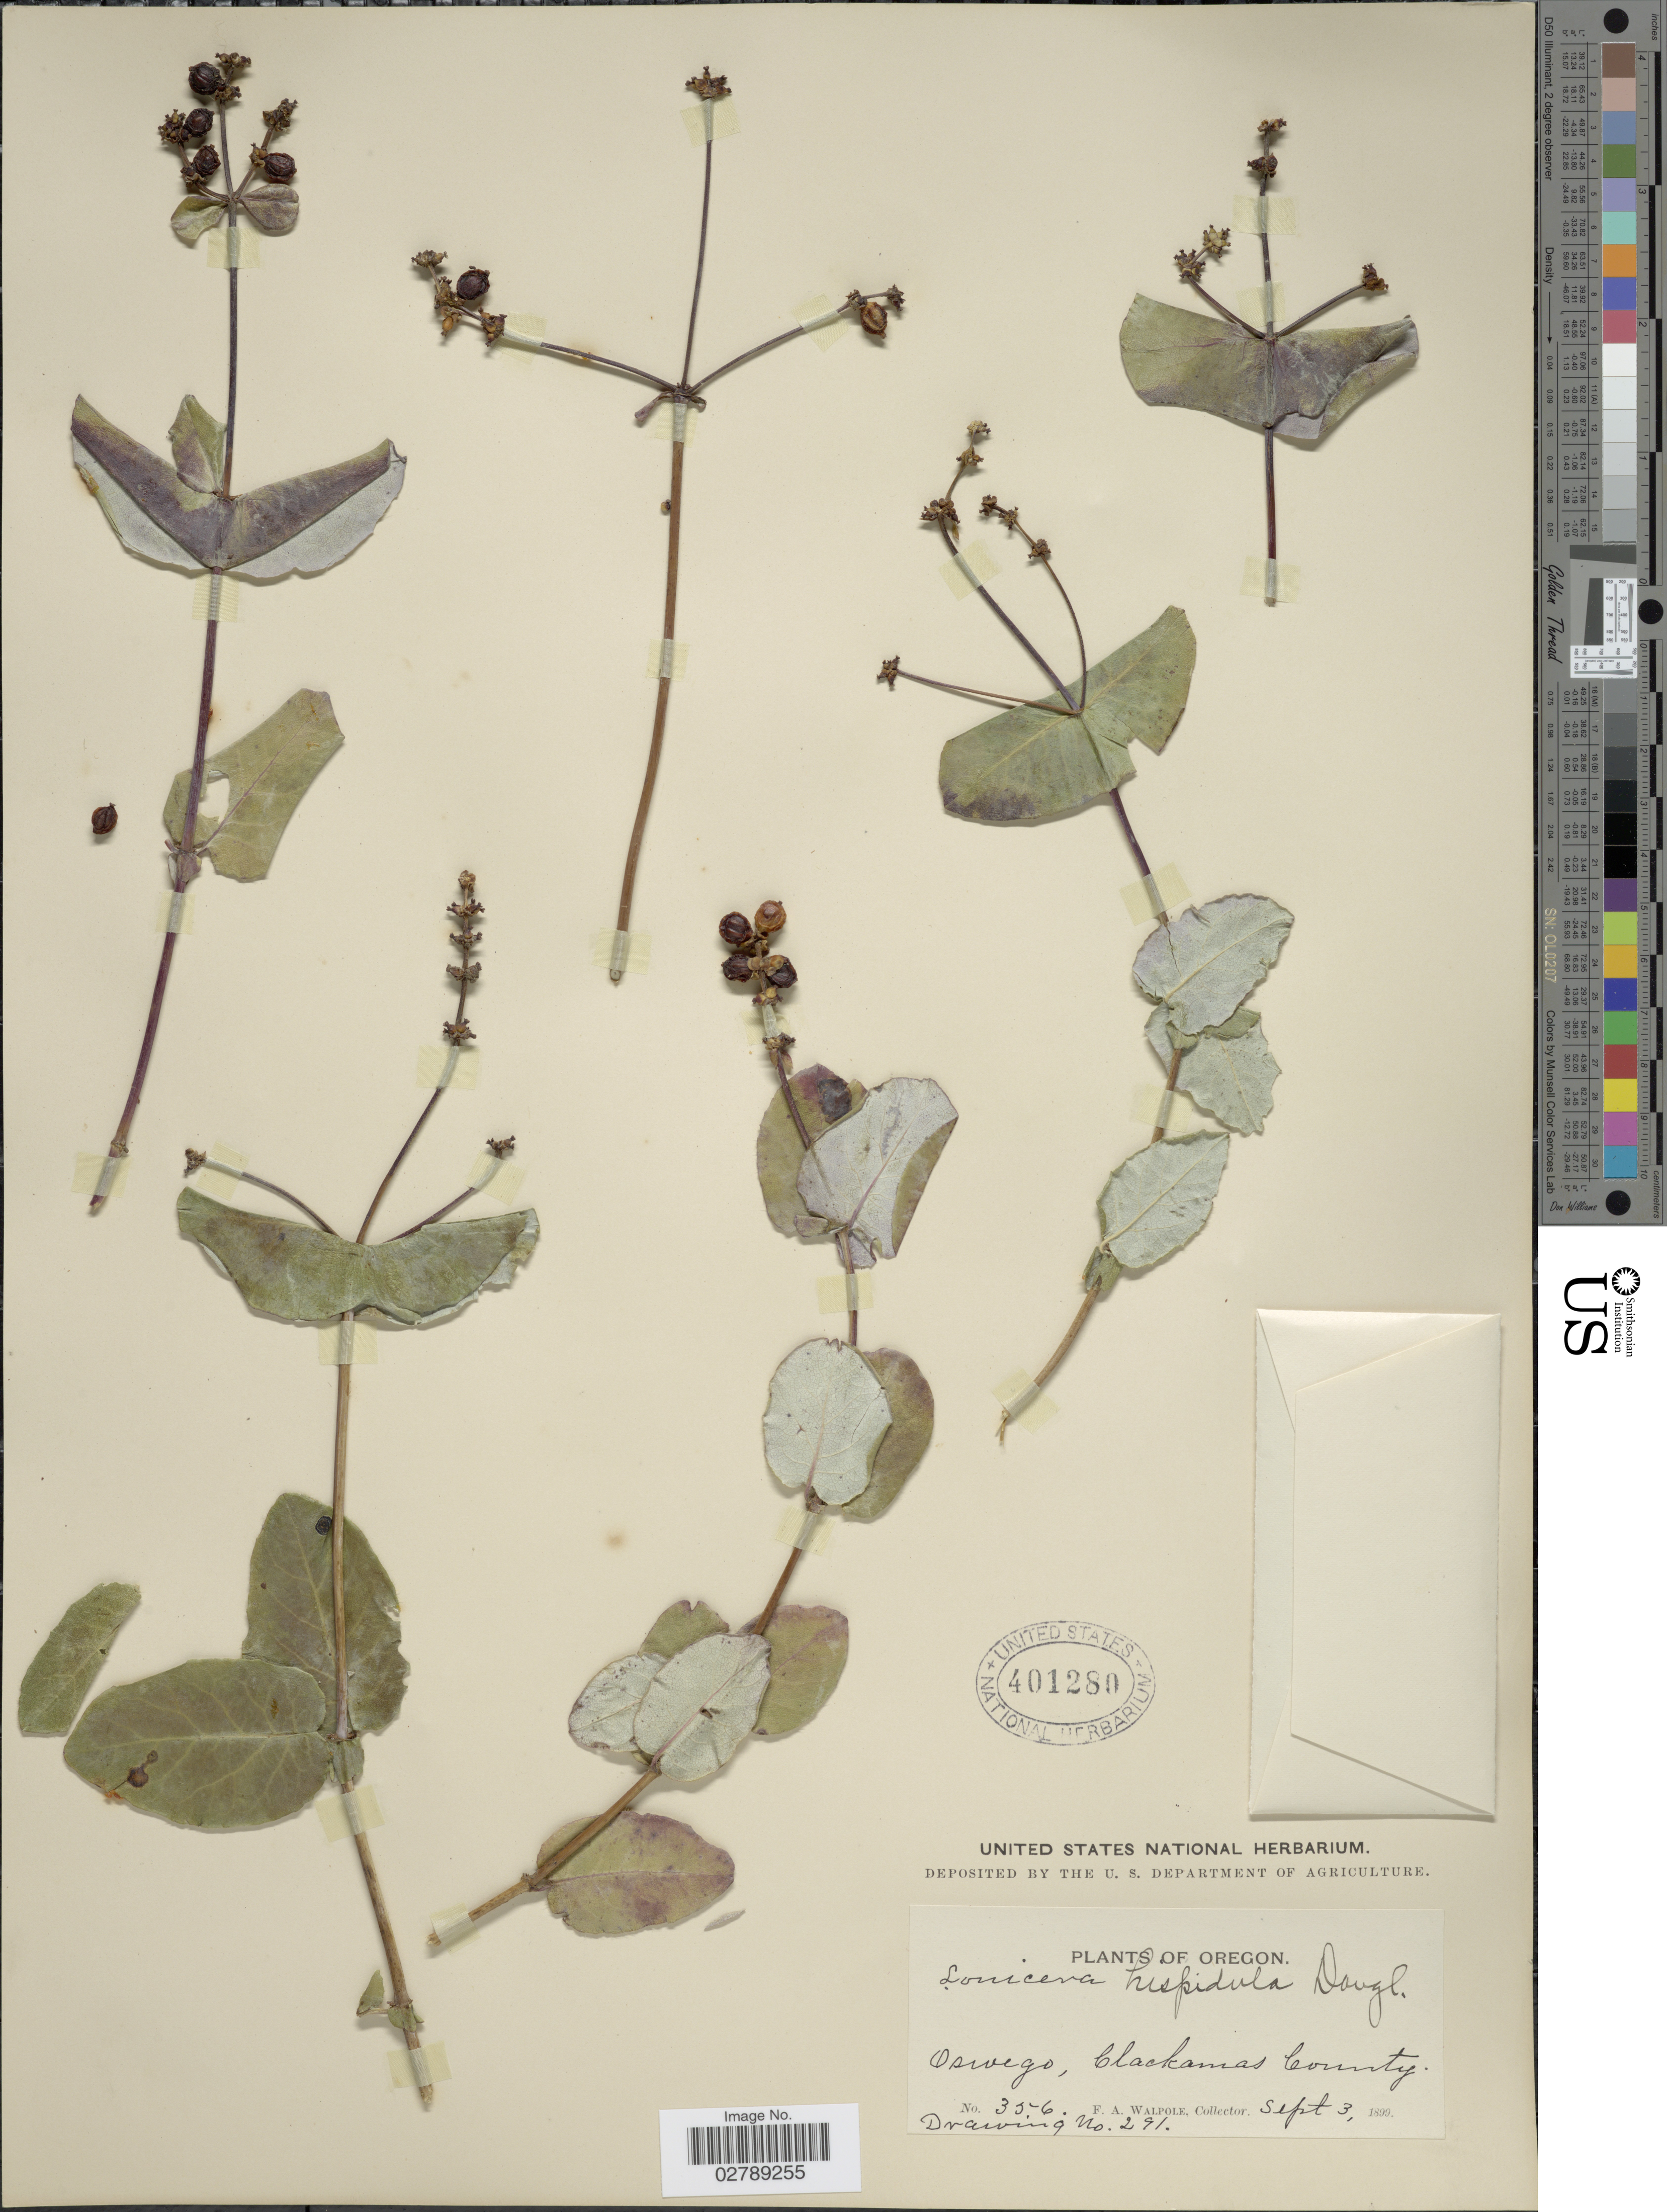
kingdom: Plantae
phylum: Tracheophyta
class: Magnoliopsida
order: Dipsacales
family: Caprifoliaceae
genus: Lonicera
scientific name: Lonicera hispidula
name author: Douglas ex Lindl.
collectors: F. Walpole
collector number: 356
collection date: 1899-09-03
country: United States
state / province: Oregon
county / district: Clackamas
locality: Oswego, Clackamas County.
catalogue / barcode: US 401280